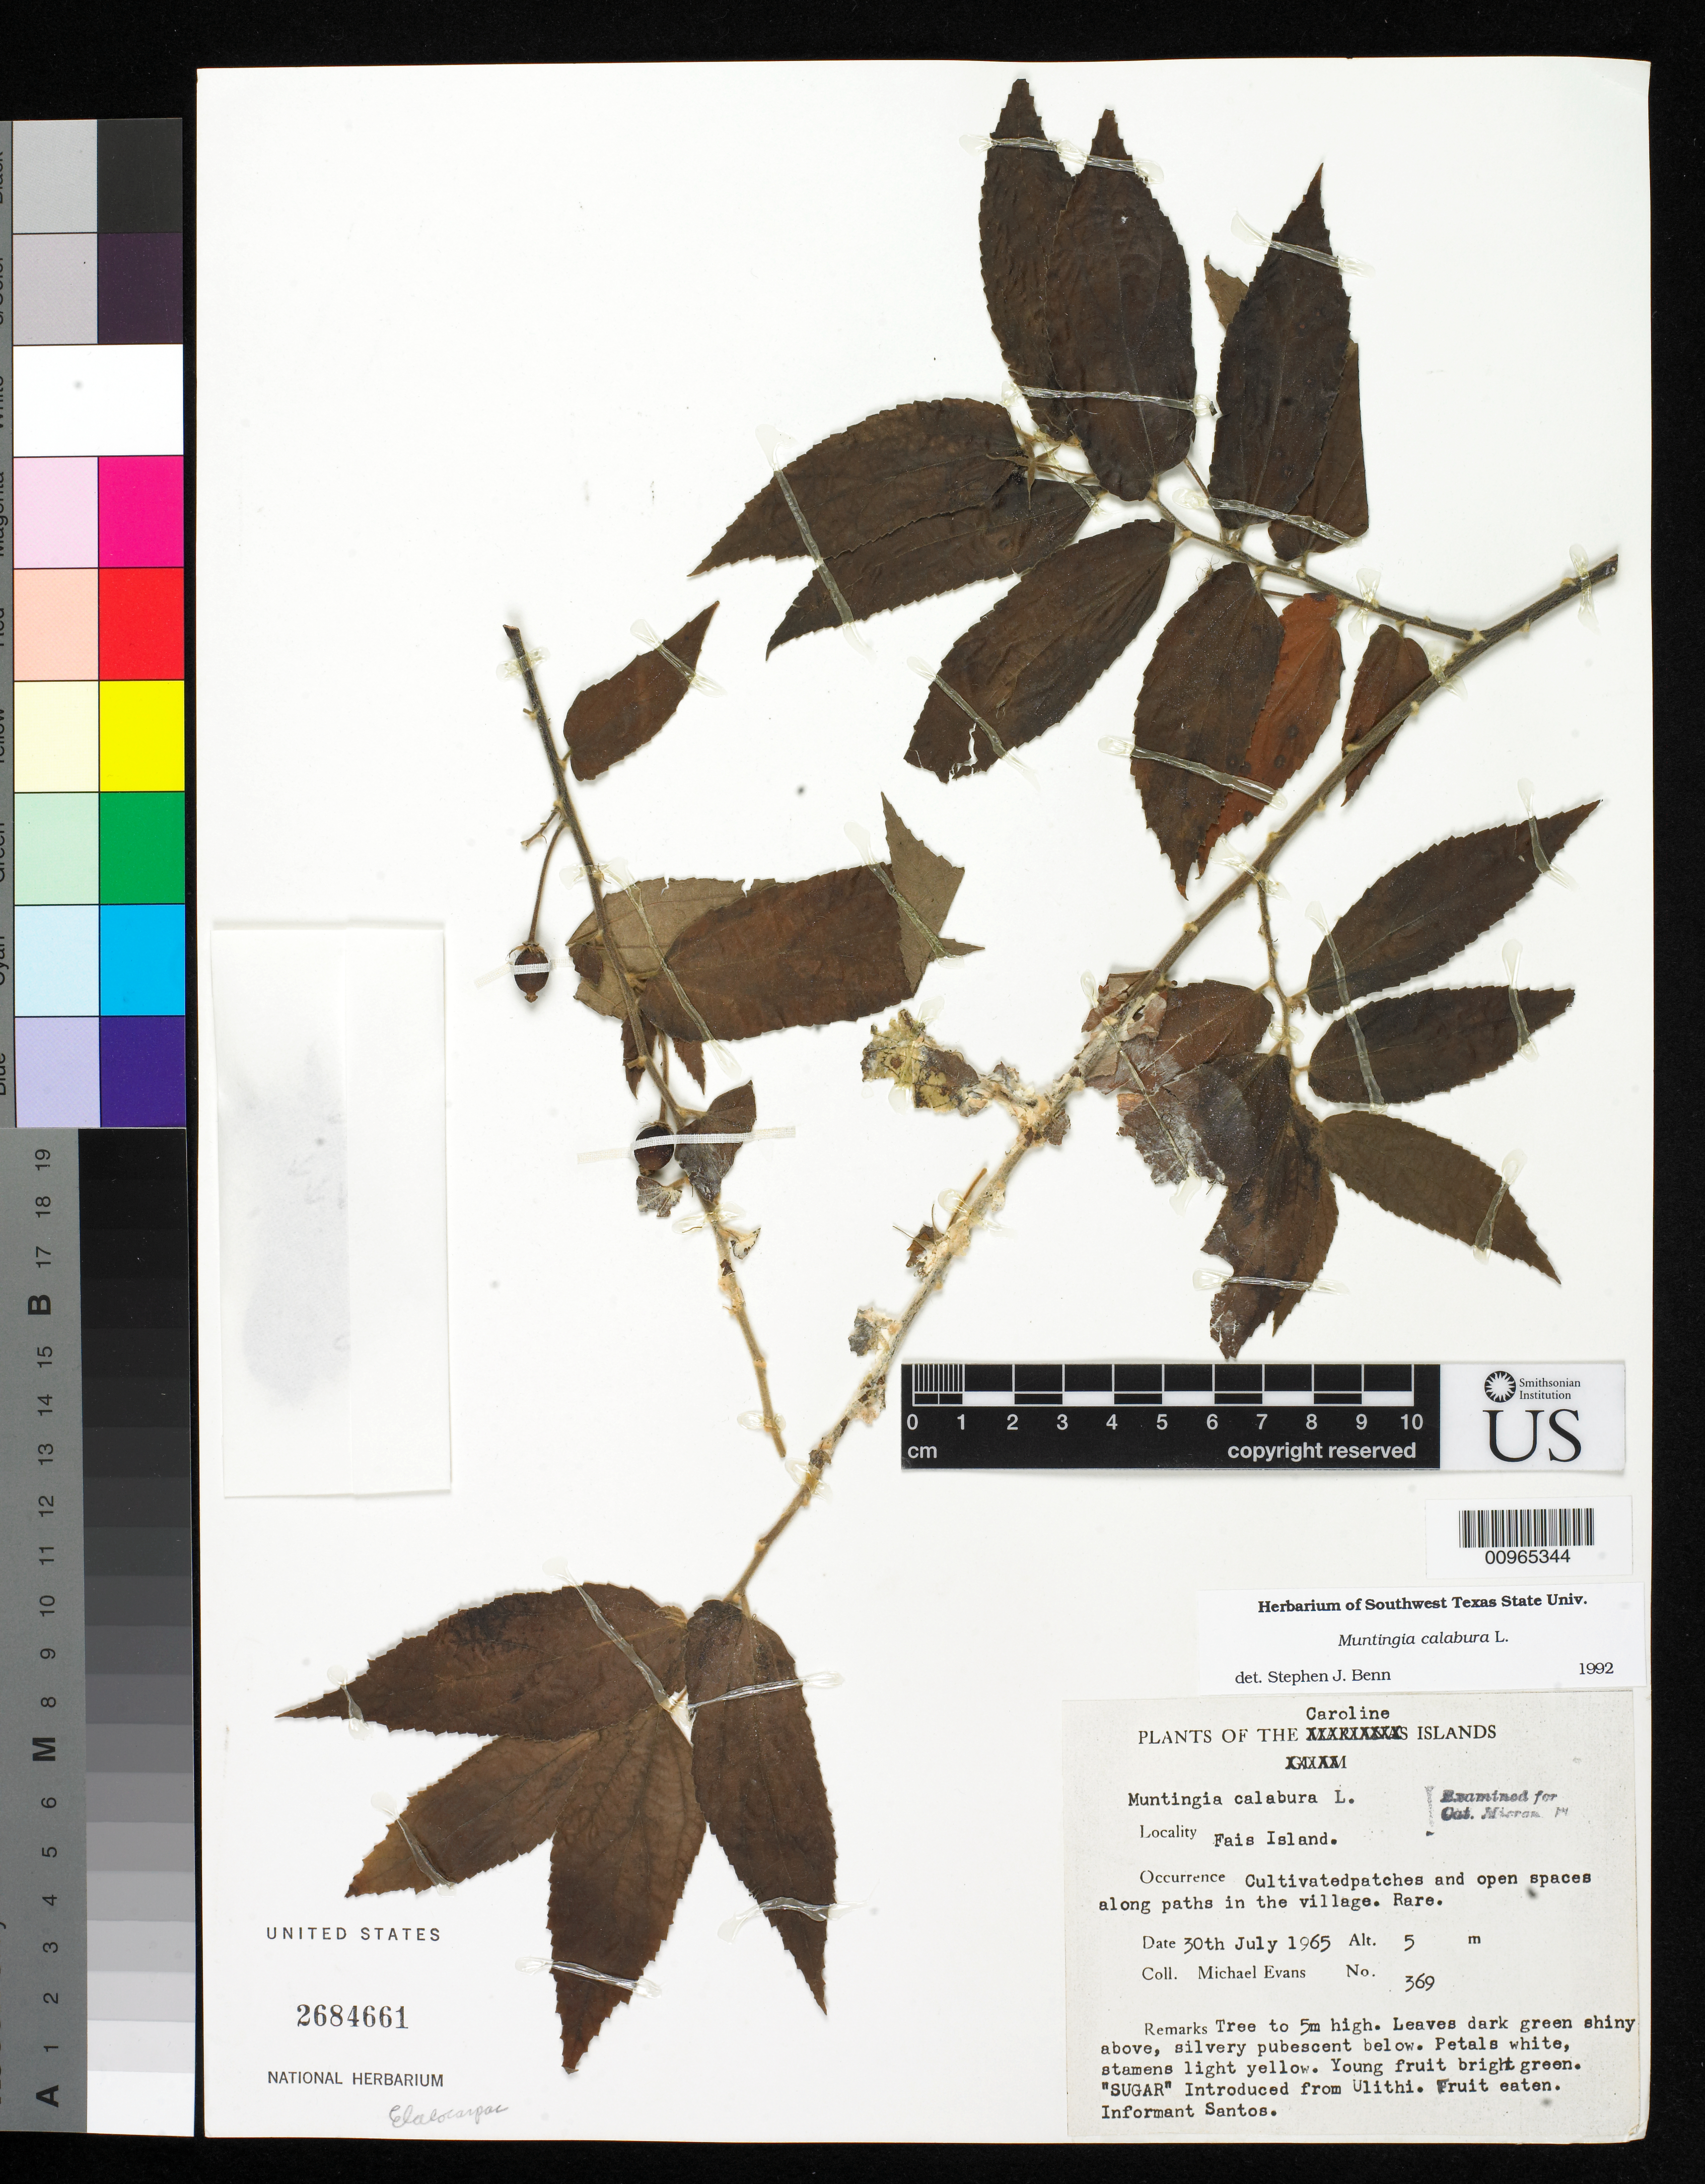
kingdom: Plantae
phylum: Tracheophyta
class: Magnoliopsida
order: Malvales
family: Muntingiaceae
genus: Muntingia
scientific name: Muntingia calabura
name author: L.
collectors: M. Evans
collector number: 369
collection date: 1965-07-30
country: Micronesia, Federated States of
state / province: Yap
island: Fais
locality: Fais Island (State of Yap)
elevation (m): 5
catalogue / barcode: US 2684661